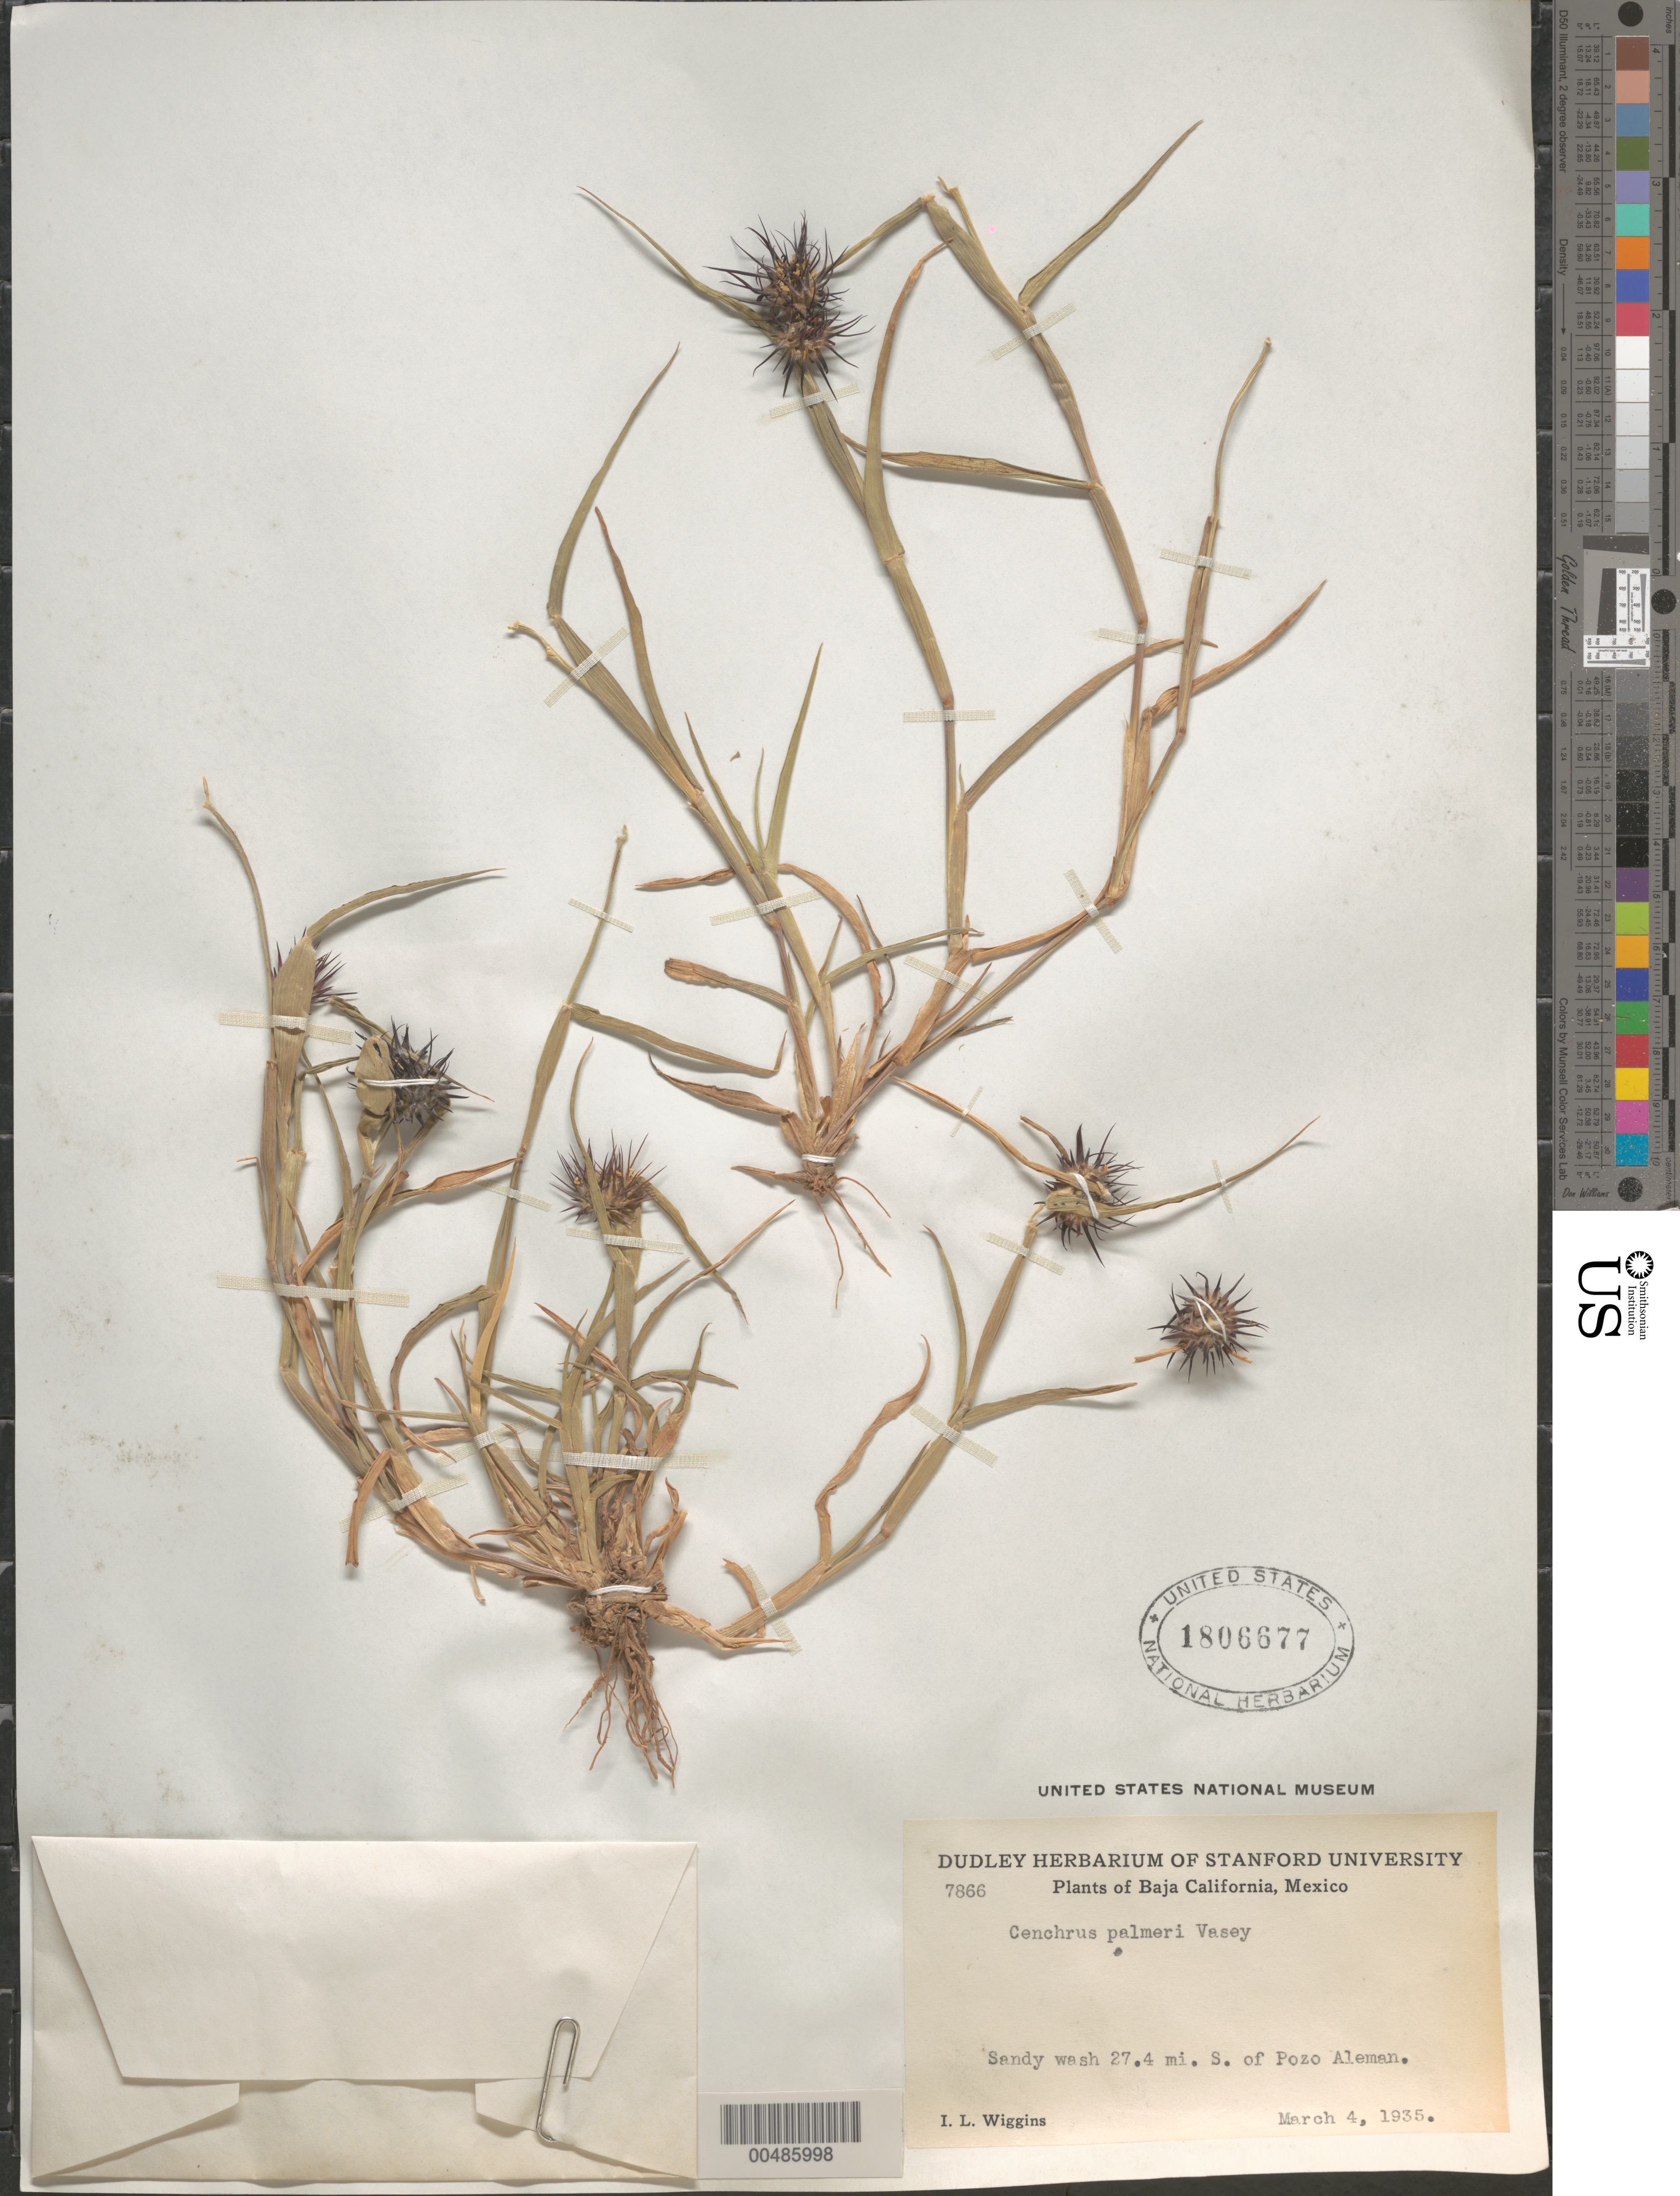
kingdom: Plantae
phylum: Tracheophyta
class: Liliopsida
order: Poales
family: Poaceae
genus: Cenchrus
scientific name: Cenchrus palmeri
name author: Vasey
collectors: I. L. Wiggins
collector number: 7866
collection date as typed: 4 Mar 1935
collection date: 1935-03-04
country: Mexico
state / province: Baja California Sur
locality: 27.4 mi S of Pozo Aleman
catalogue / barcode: US 1806677